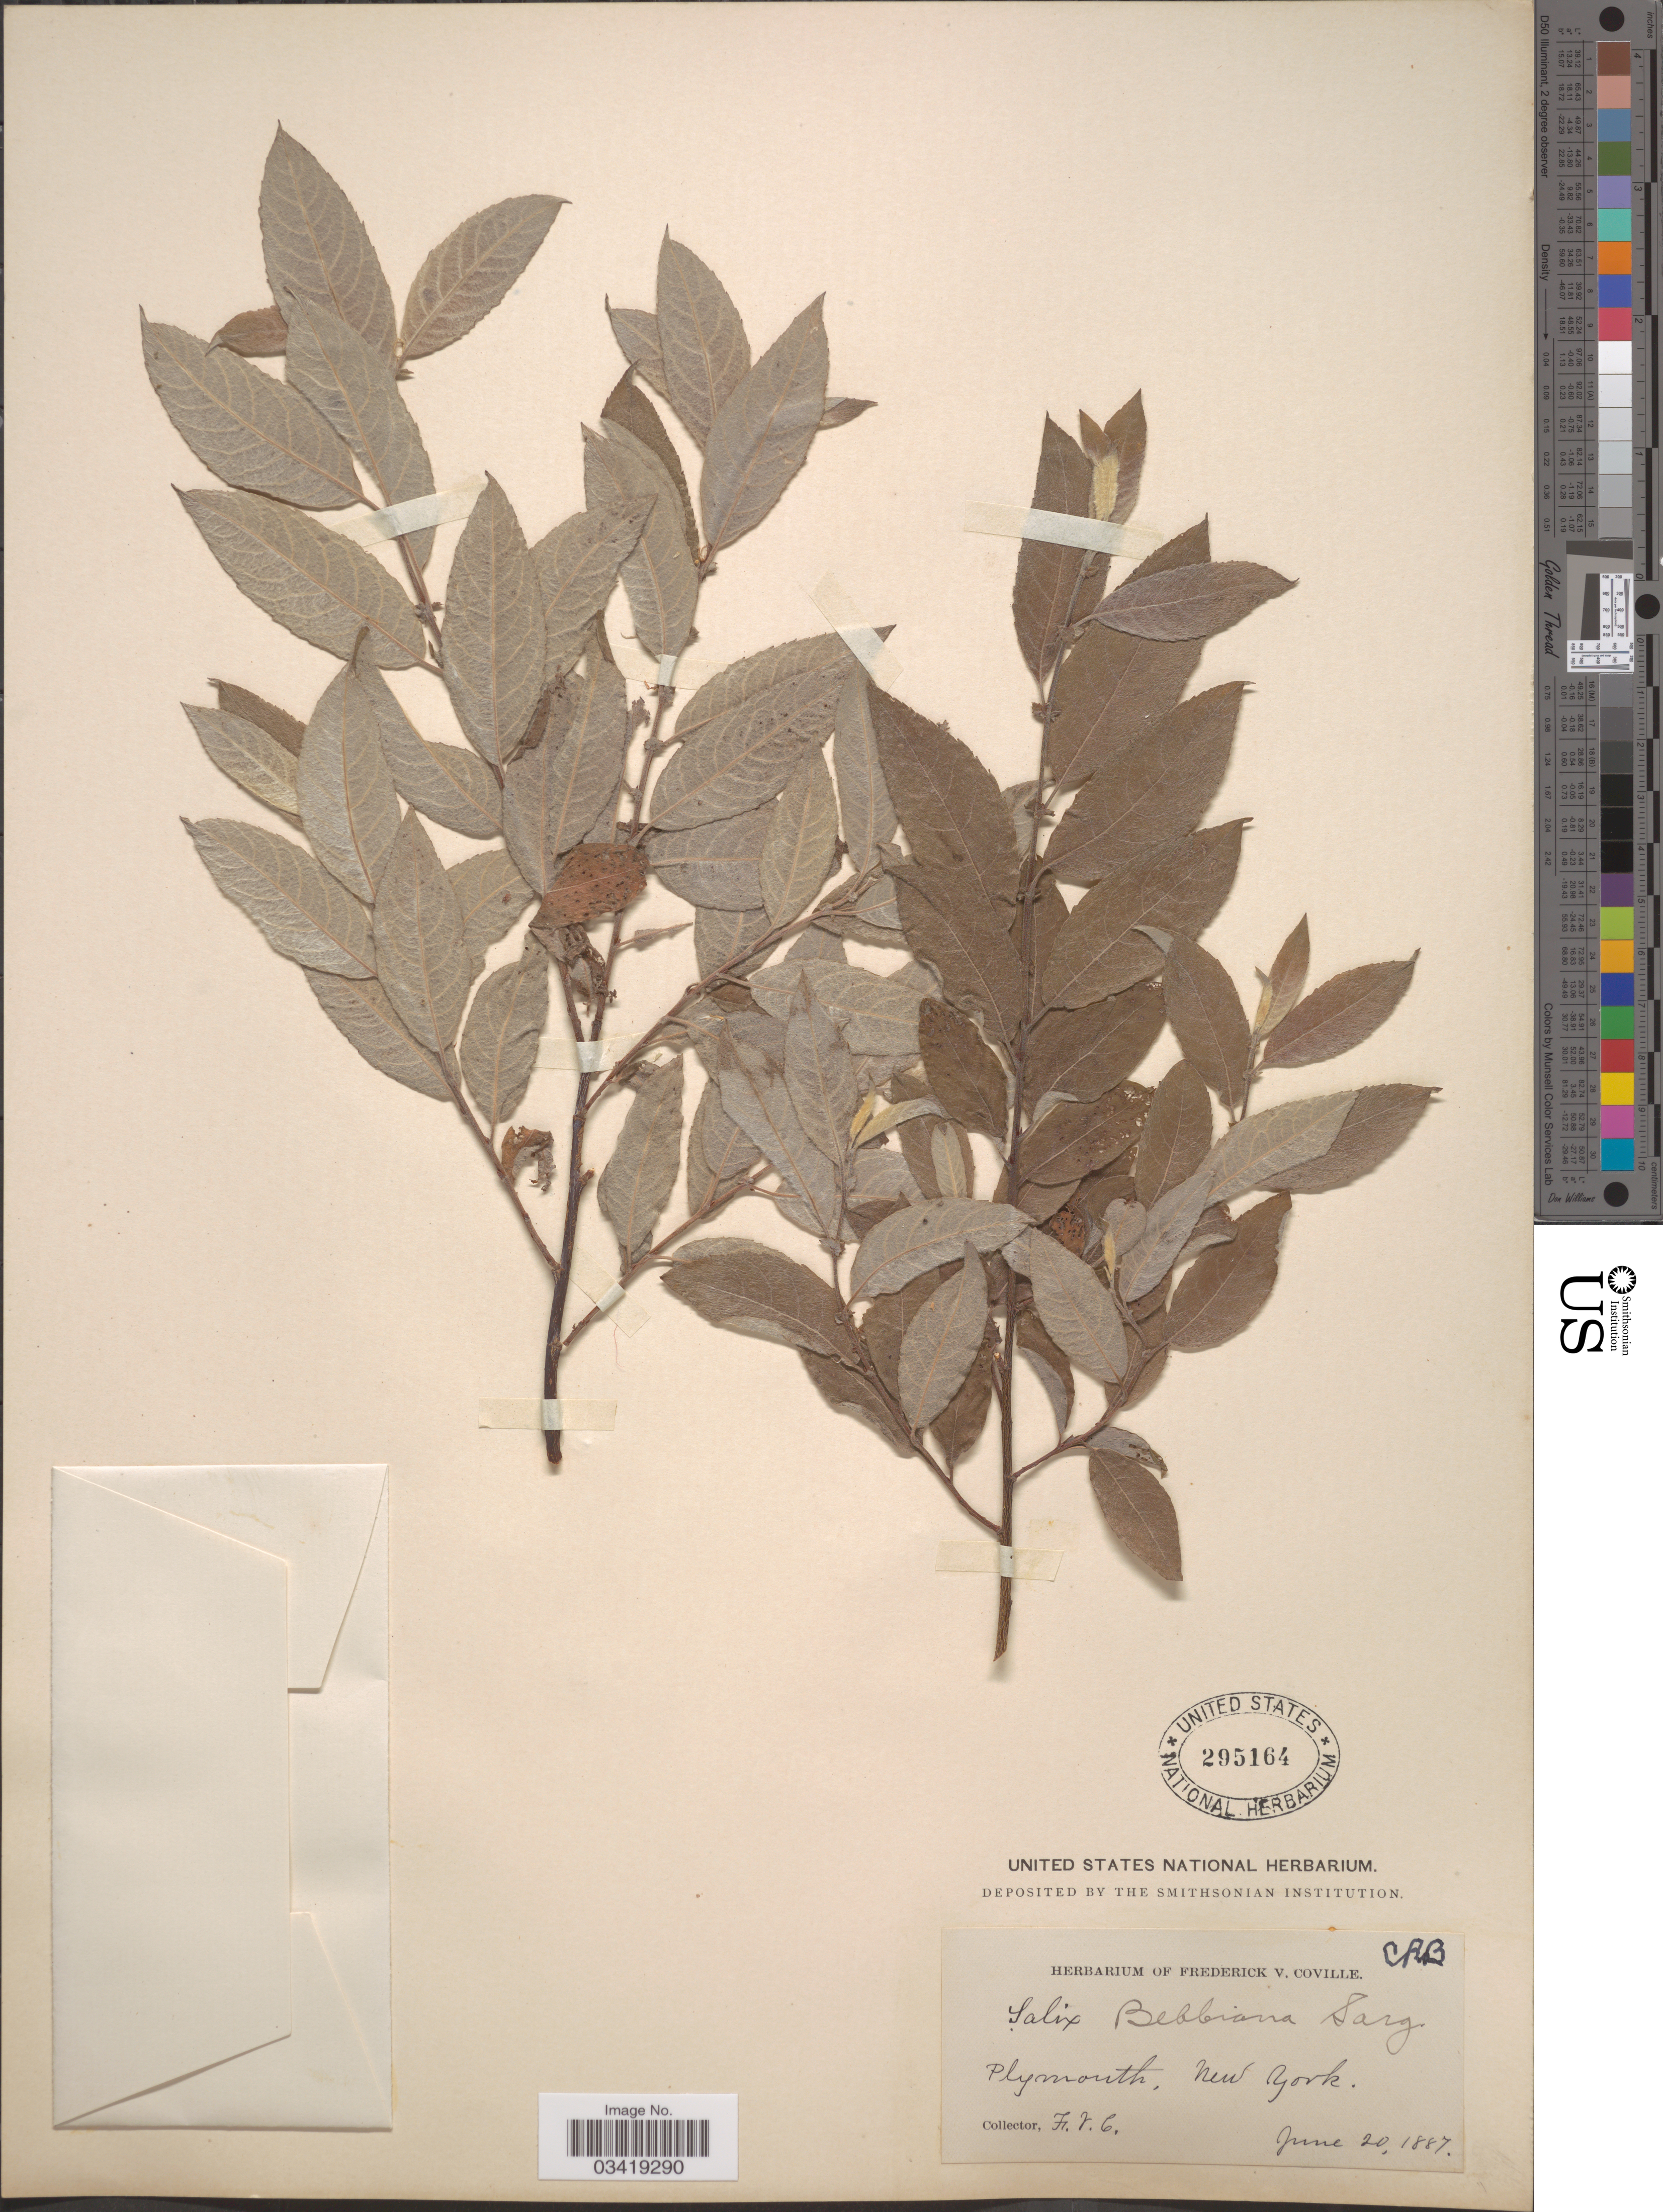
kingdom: Plantae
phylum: Tracheophyta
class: Magnoliopsida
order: Malpighiales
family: Salicaceae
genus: Salix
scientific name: Salix bebbiana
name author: Sarg.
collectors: F. V. Coville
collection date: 1887-06-20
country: United States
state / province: New York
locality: Plymouth.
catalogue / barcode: US 295164